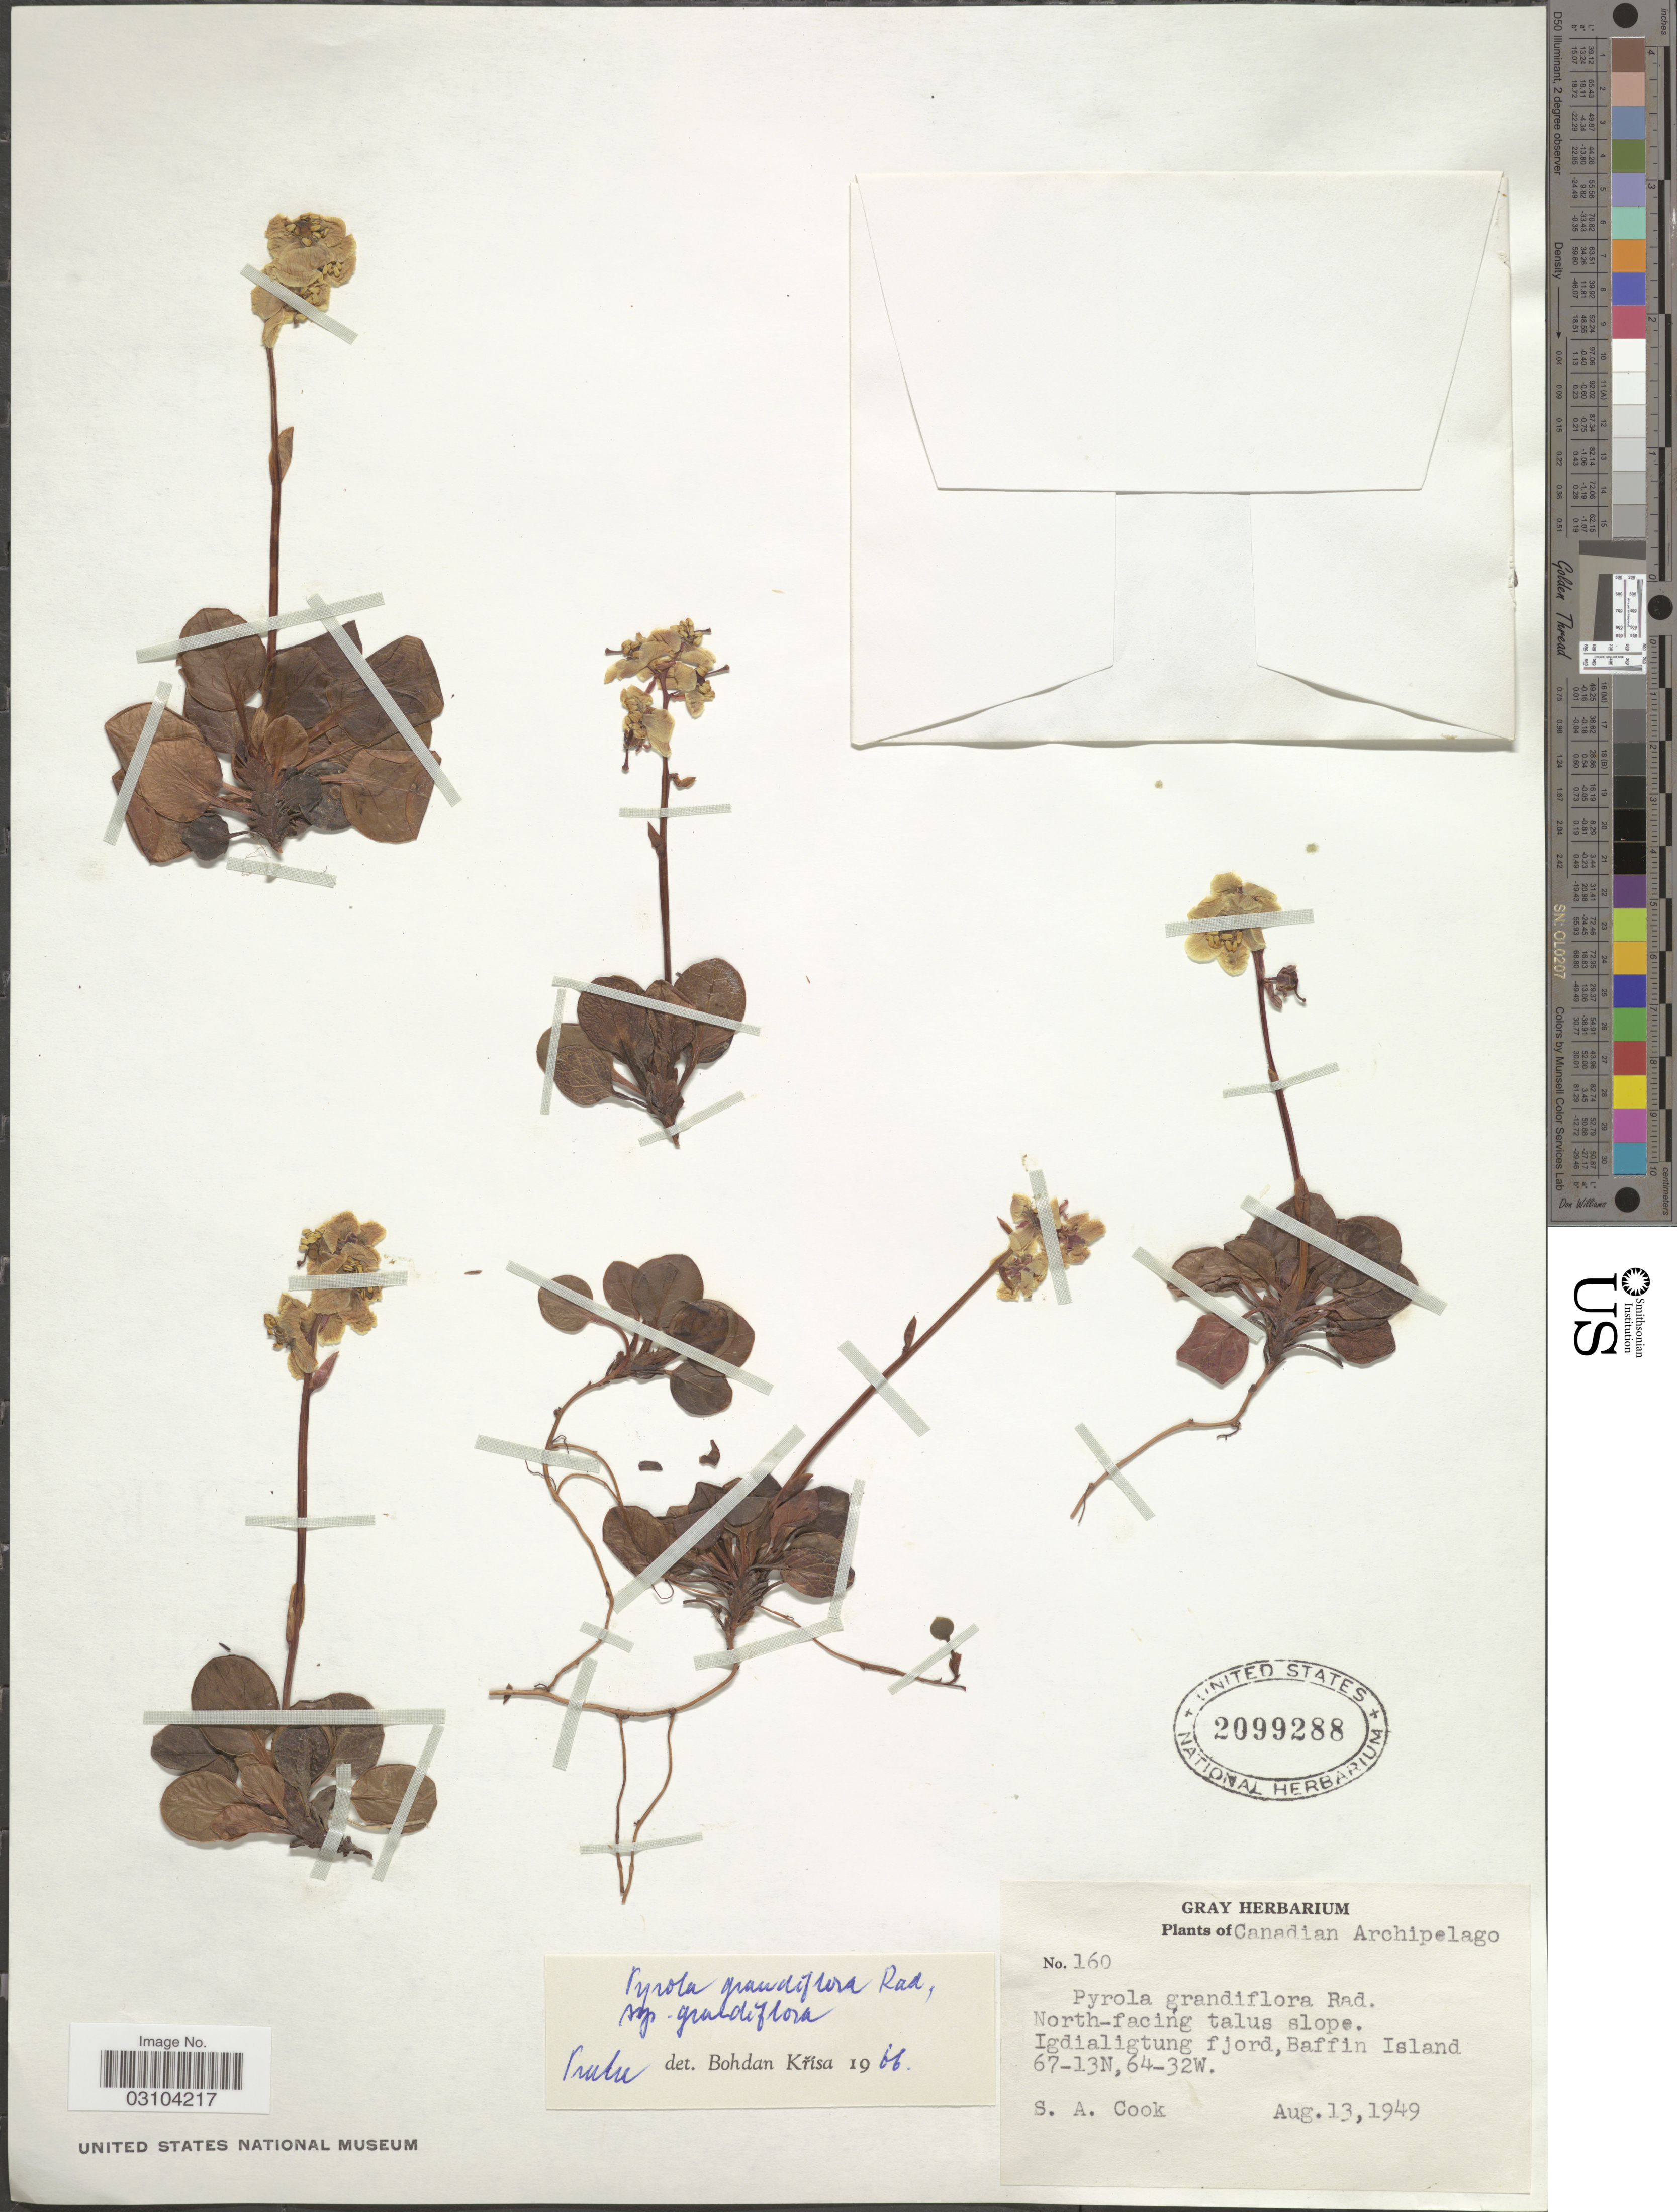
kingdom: Plantae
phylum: Tracheophyta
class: Magnoliopsida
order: Ericales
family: Ericaceae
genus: Pyrola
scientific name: Pyrola grandiflora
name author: Radius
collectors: S. A. Cook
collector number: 160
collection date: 1949-08-13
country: Canada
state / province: Nunavut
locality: Canadian Archipelago. Igdialigtung fjord, Baffin Island.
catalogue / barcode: US 2099288